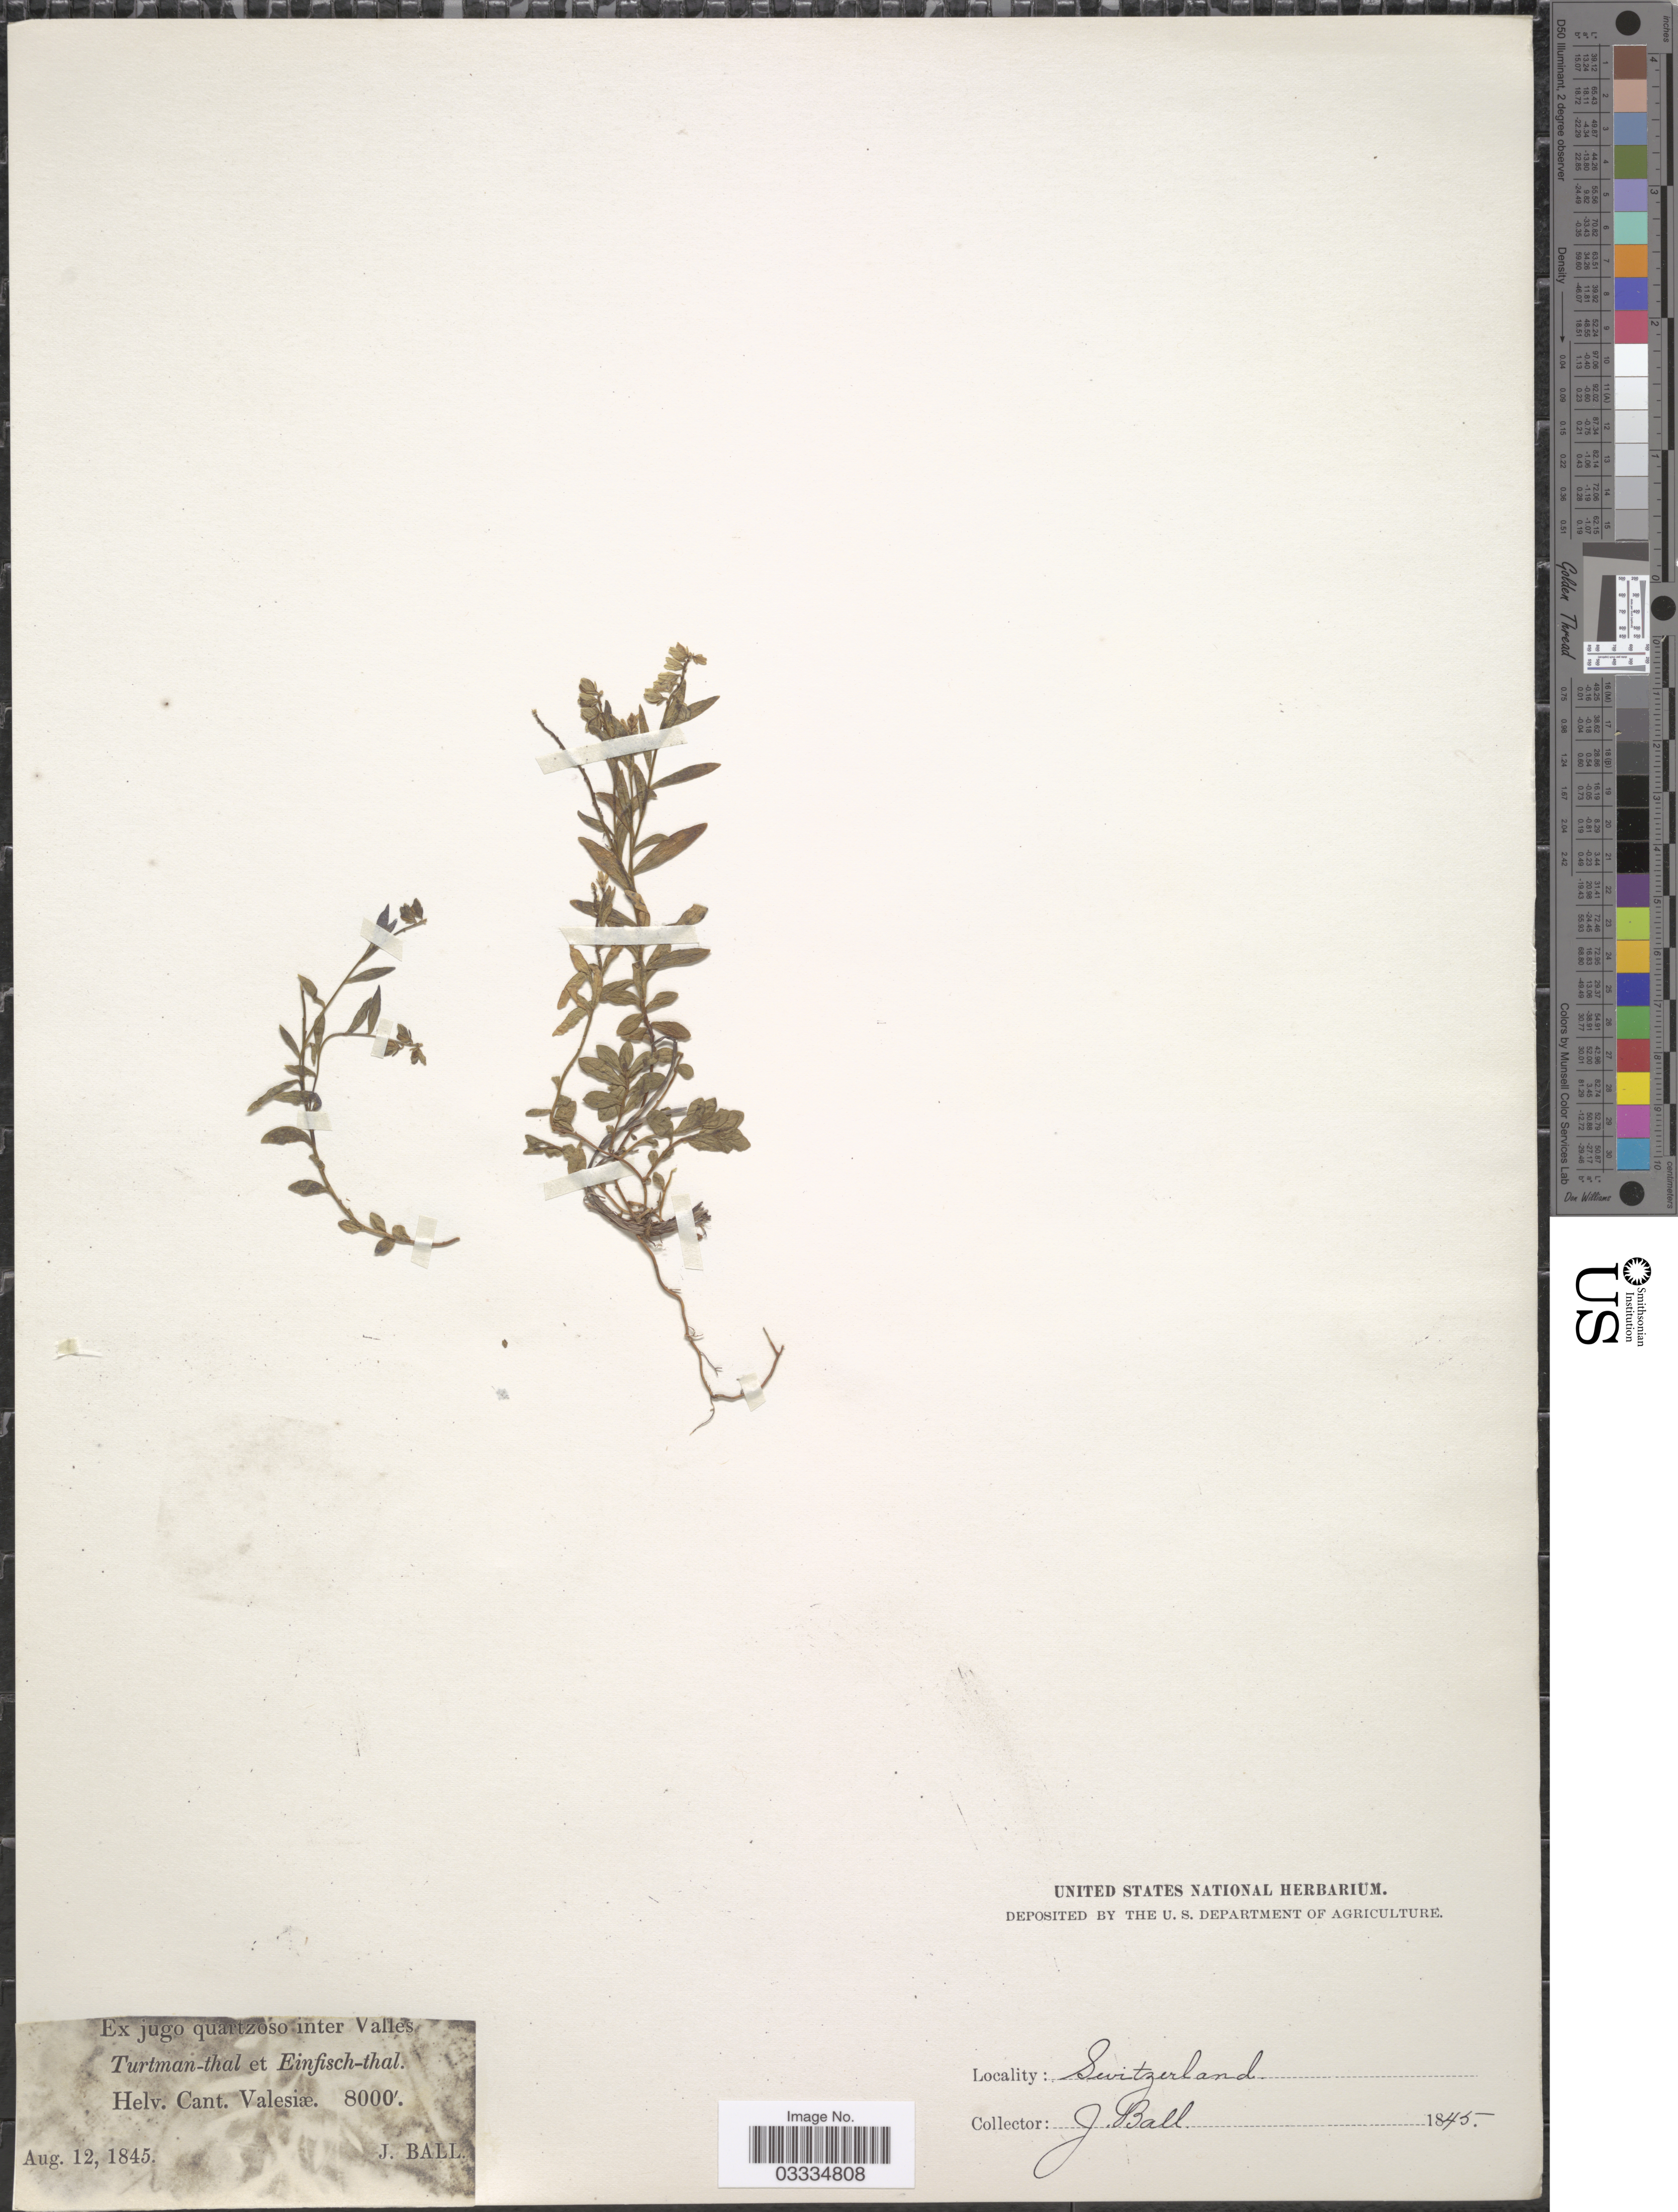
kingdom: Plantae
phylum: Tracheophyta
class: Magnoliopsida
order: Fabales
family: Polygalaceae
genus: Polygala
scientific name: Polygala sp.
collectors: J. Ball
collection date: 1845-08-12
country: Switzerland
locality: Ex jugo quartzoso inter Valles Turtman-thal et Einfisch-thal. Helv. Cant. Valesiæ.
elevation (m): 2438